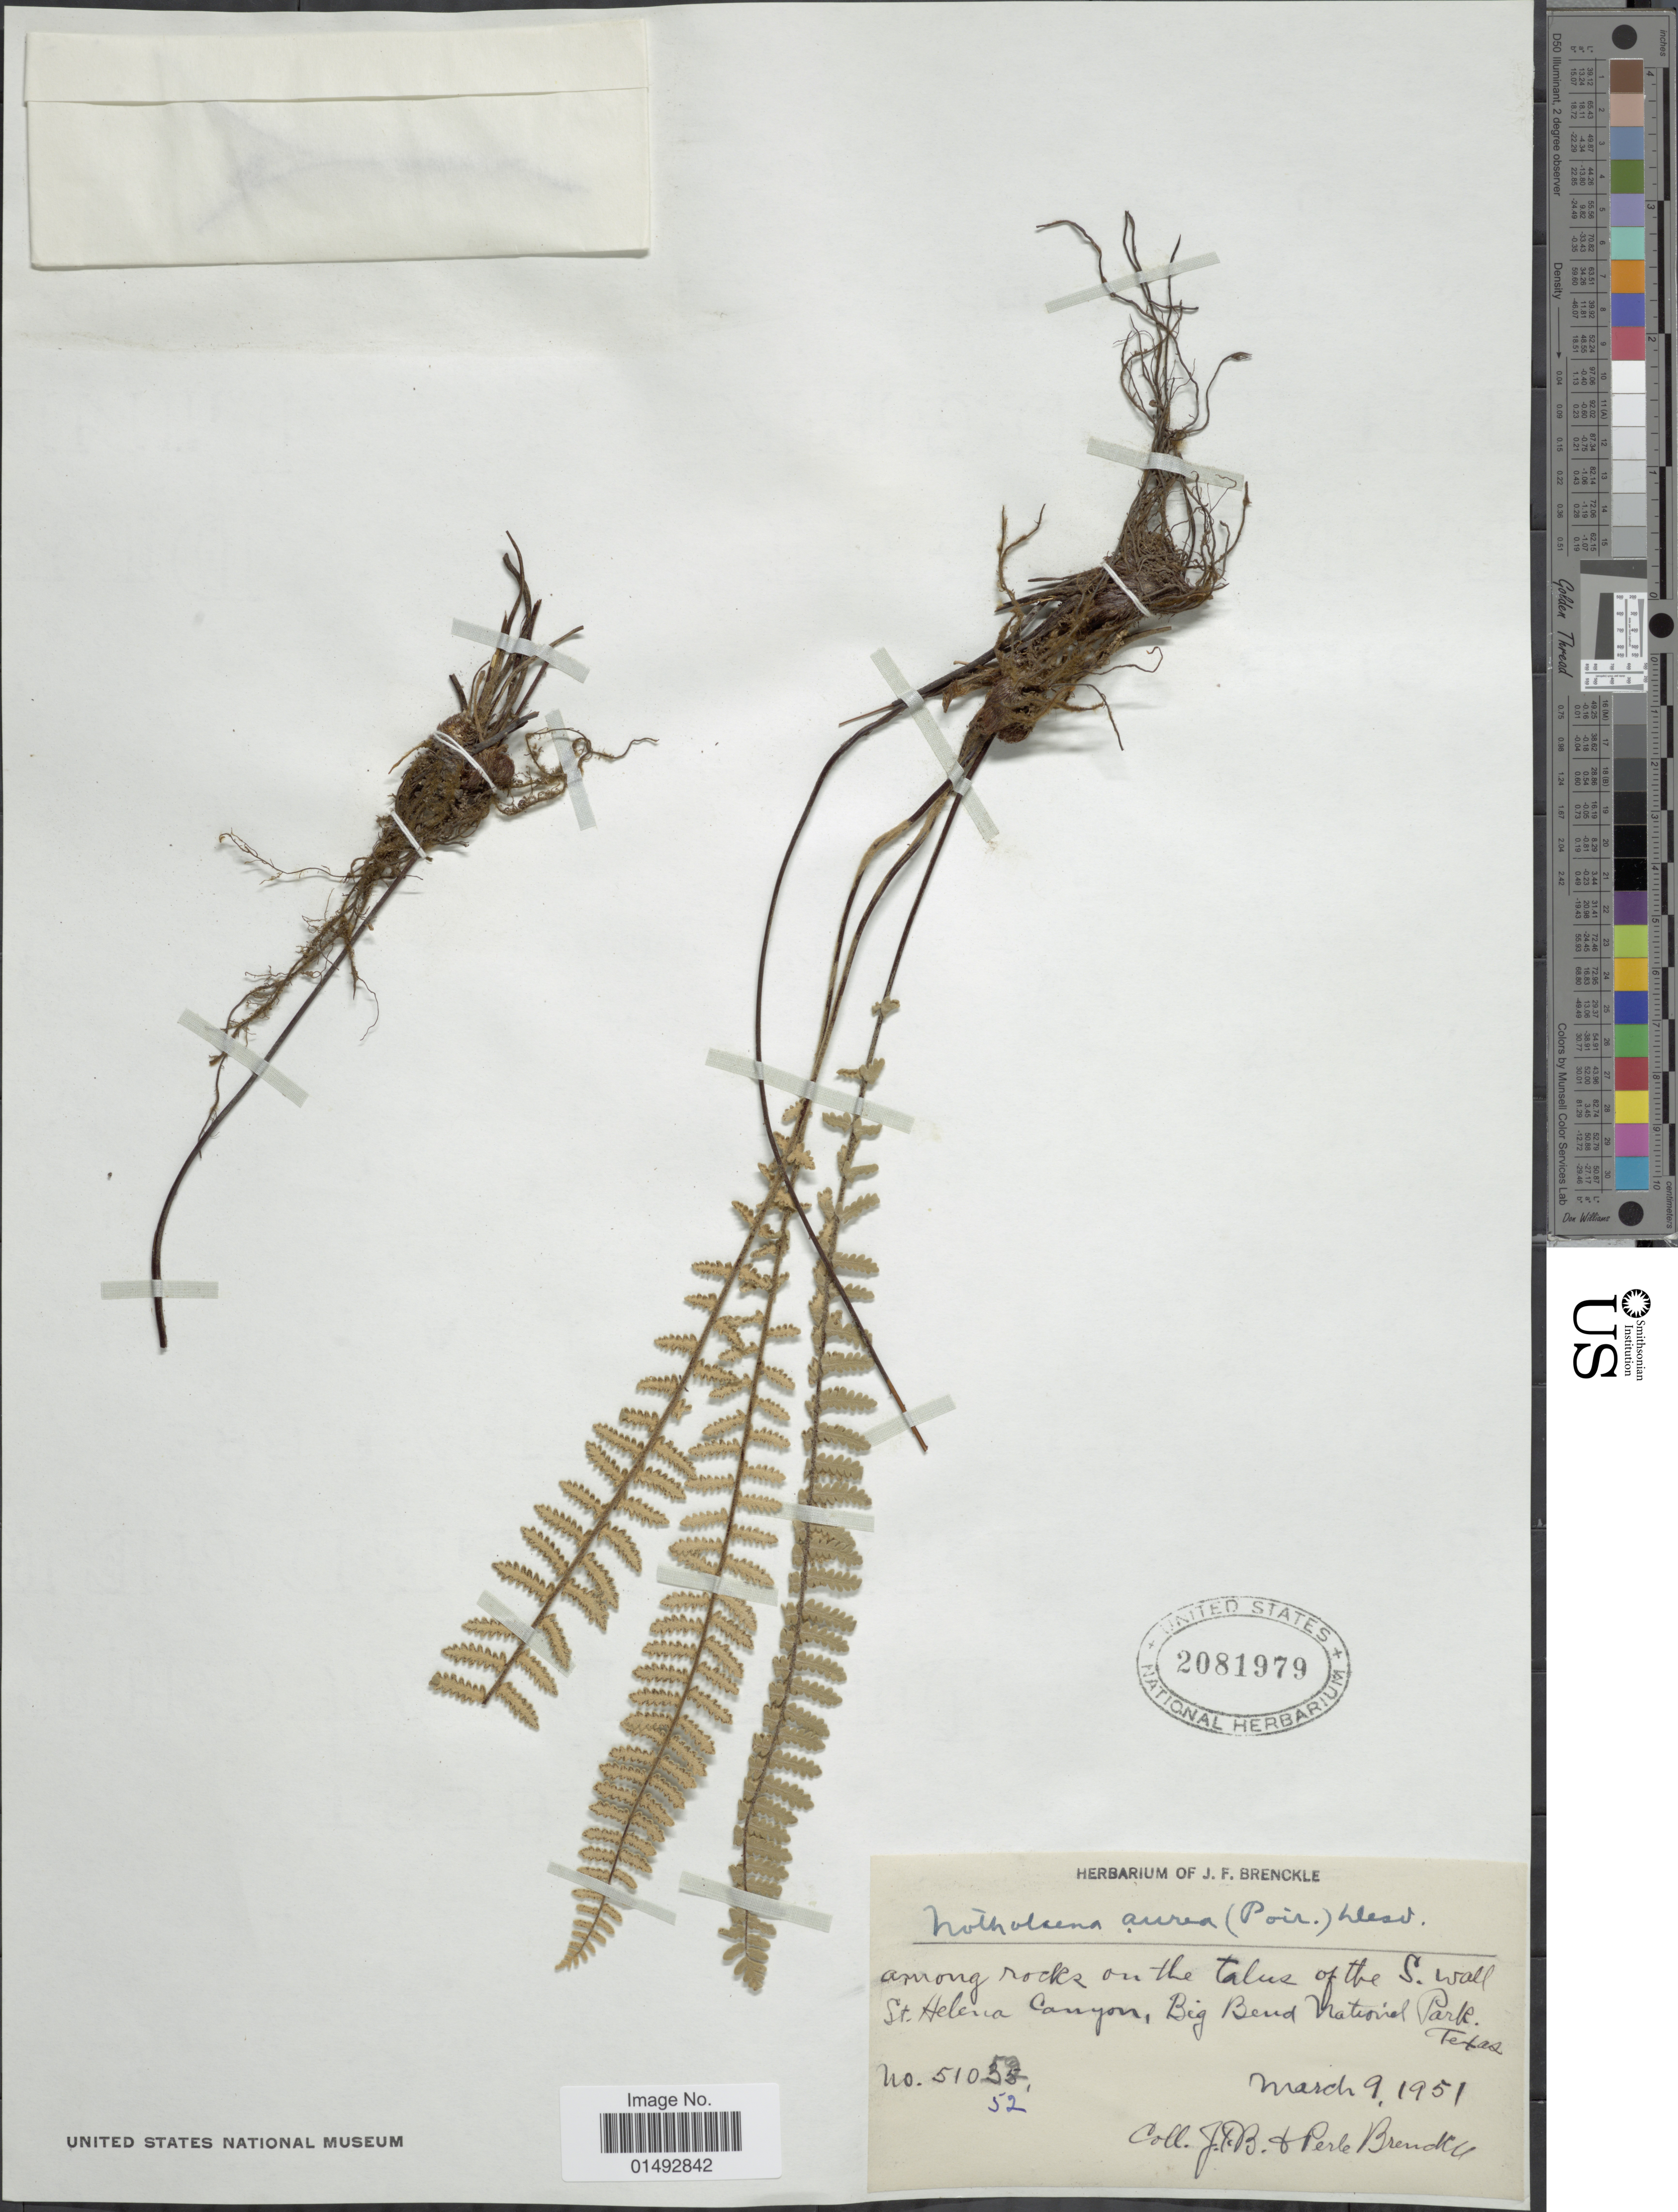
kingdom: Plantae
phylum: Tracheophyta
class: Polypodiopsida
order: Polypodiales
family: Pteridaceae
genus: Myriopteris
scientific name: Myriopteris aurea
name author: (Poir.) Grusz & Windham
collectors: J. Brenckle & P. Brenckle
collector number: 51052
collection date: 1951-03-09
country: United States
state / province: Texas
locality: Among rocks on the talus of the S. wall St Helena canyon, Big Bend National Park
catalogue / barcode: US 2081979